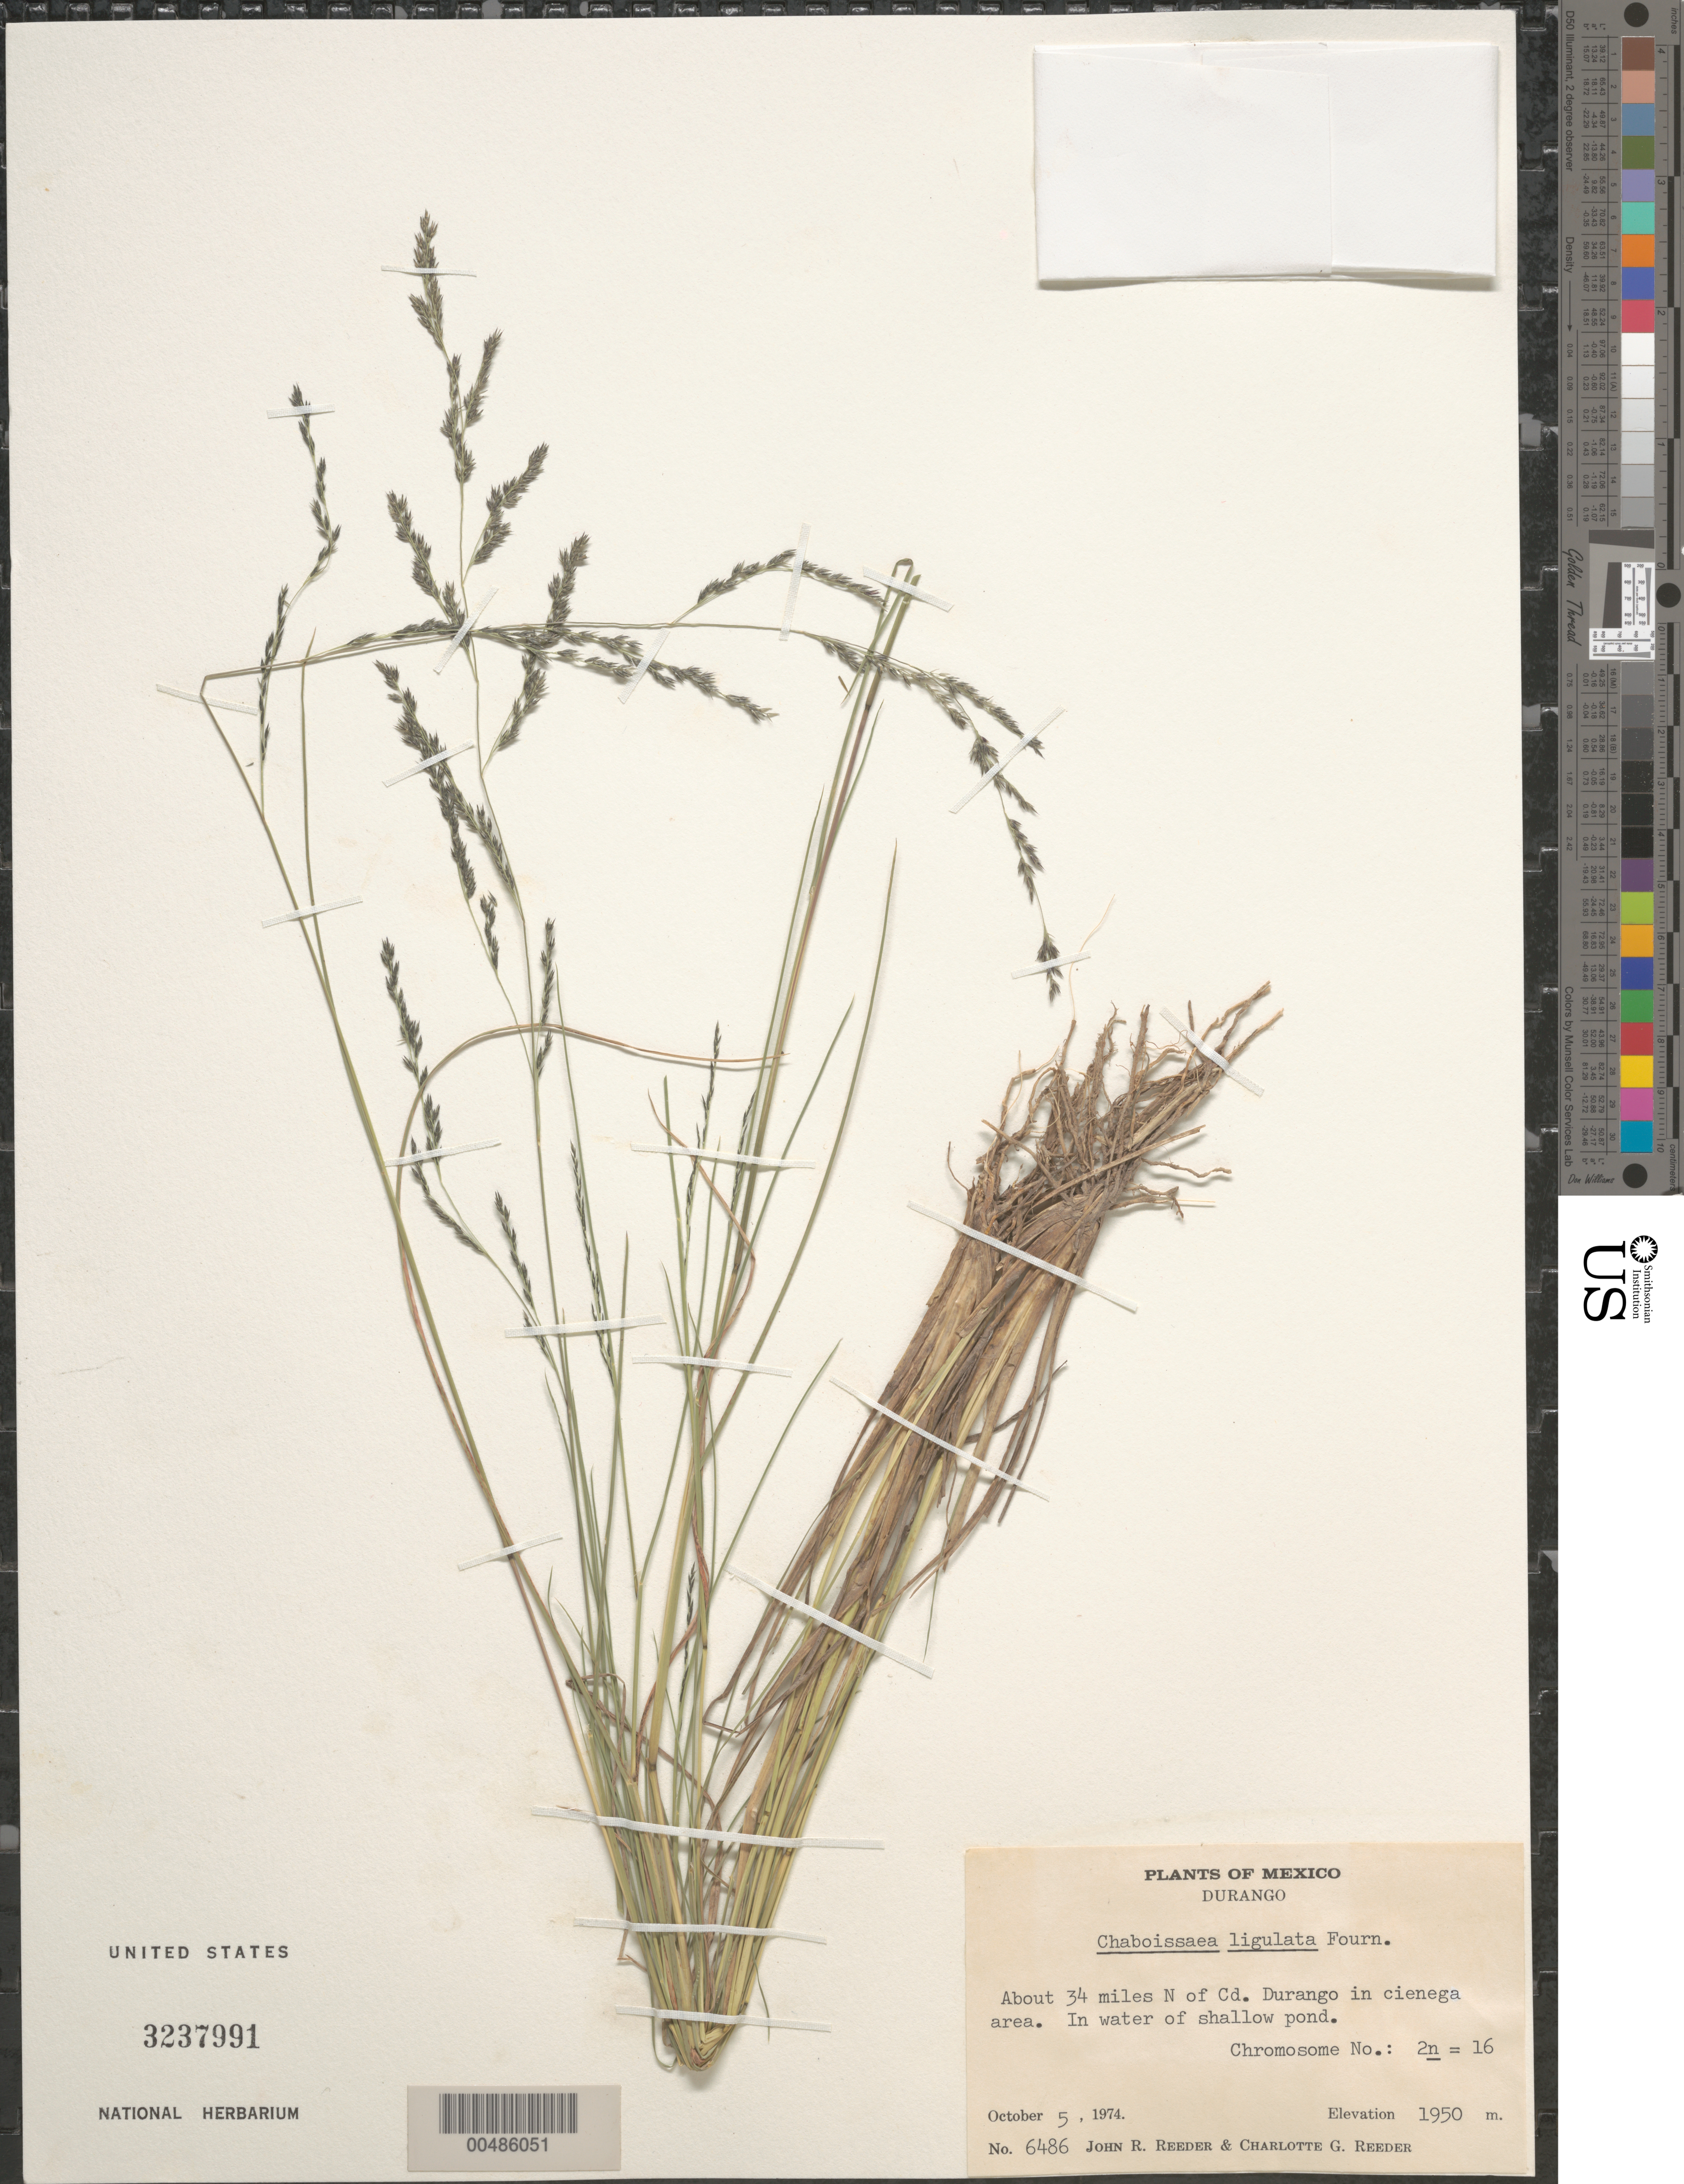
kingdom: Plantae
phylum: Tracheophyta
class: Liliopsida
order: Poales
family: Poaceae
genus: Chaboissaea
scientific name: Chaboissaea ligulata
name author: E. Fourn.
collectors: J. R. Reeder & C. G. Reeder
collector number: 6486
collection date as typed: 5 Oct 1974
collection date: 1974-10-05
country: Mexico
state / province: Durango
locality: About 34 mi N of Cd. Durango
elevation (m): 1950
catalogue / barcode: US 3237991